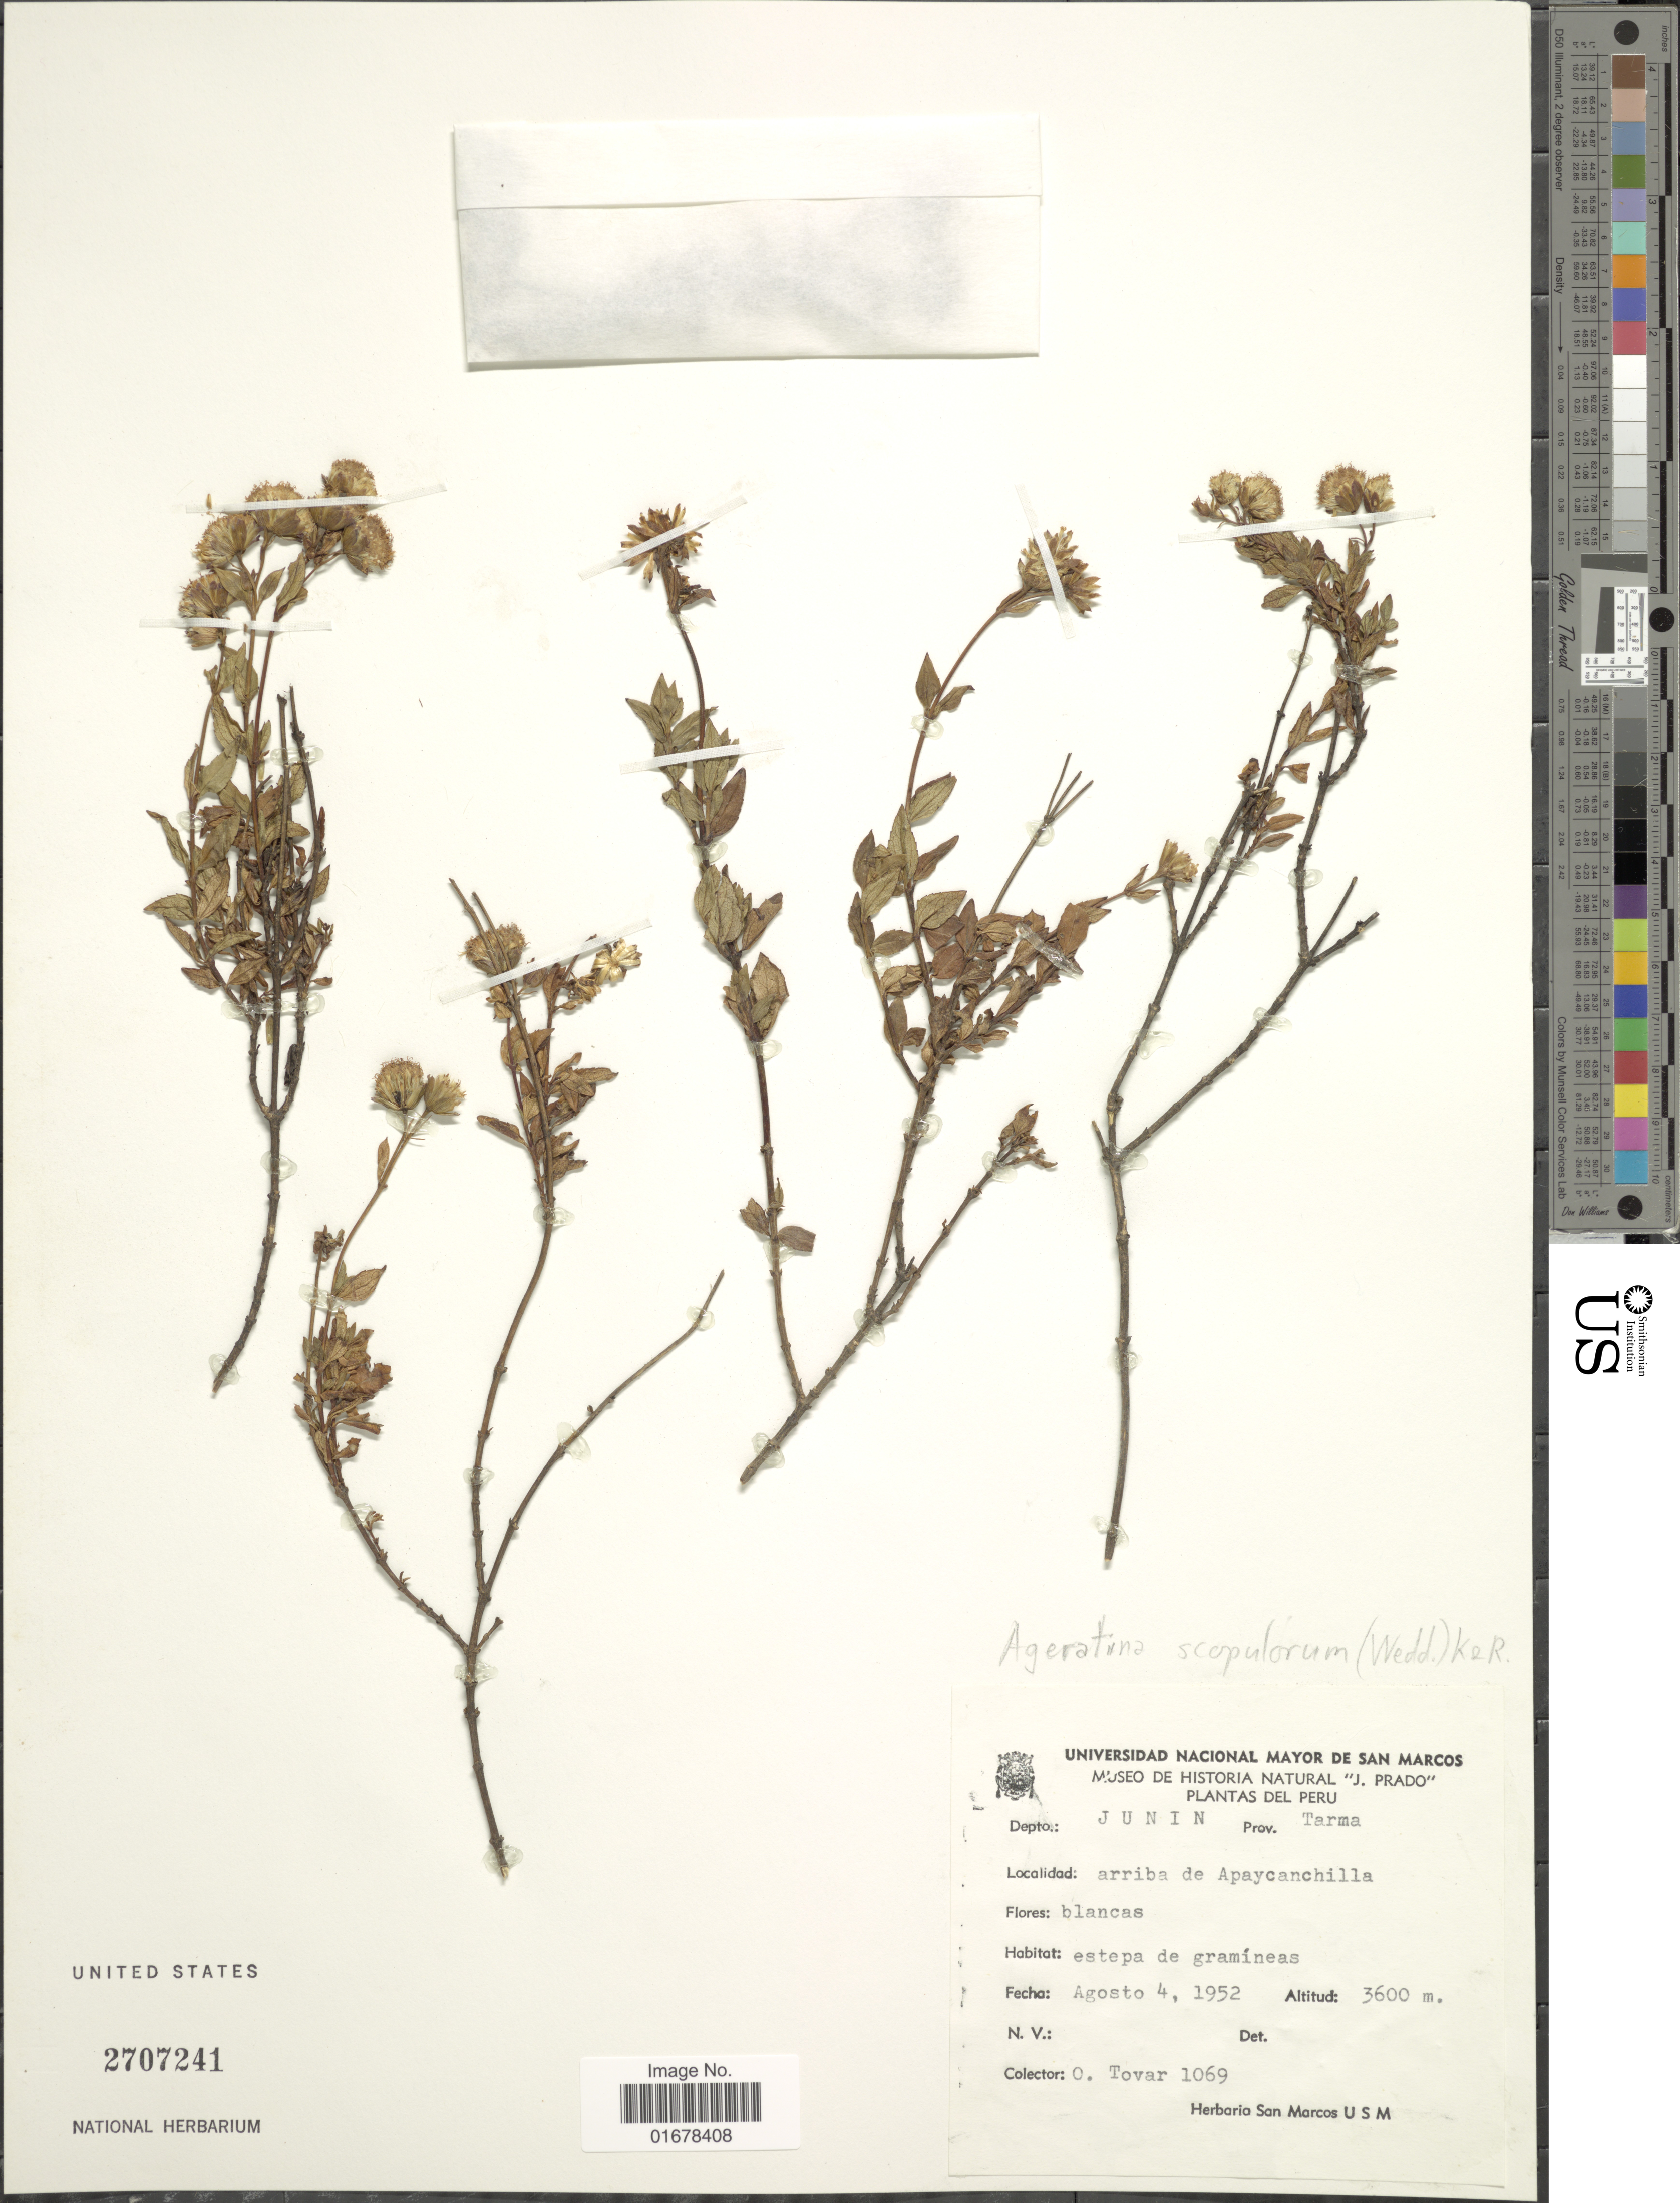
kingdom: Plantae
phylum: Tracheophyta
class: Magnoliopsida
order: Asterales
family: Asteraceae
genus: Ageratina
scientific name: Ageratina scopulorum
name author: (Wedd.) R.M. King & H. Rob.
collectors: Ó. Tovar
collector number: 1069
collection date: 1952-08-04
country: Peru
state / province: Junín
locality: Depto.: Junin, Prov.: Tarma, Arriba de Apaycanchilla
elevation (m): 3600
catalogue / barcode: US 2707241